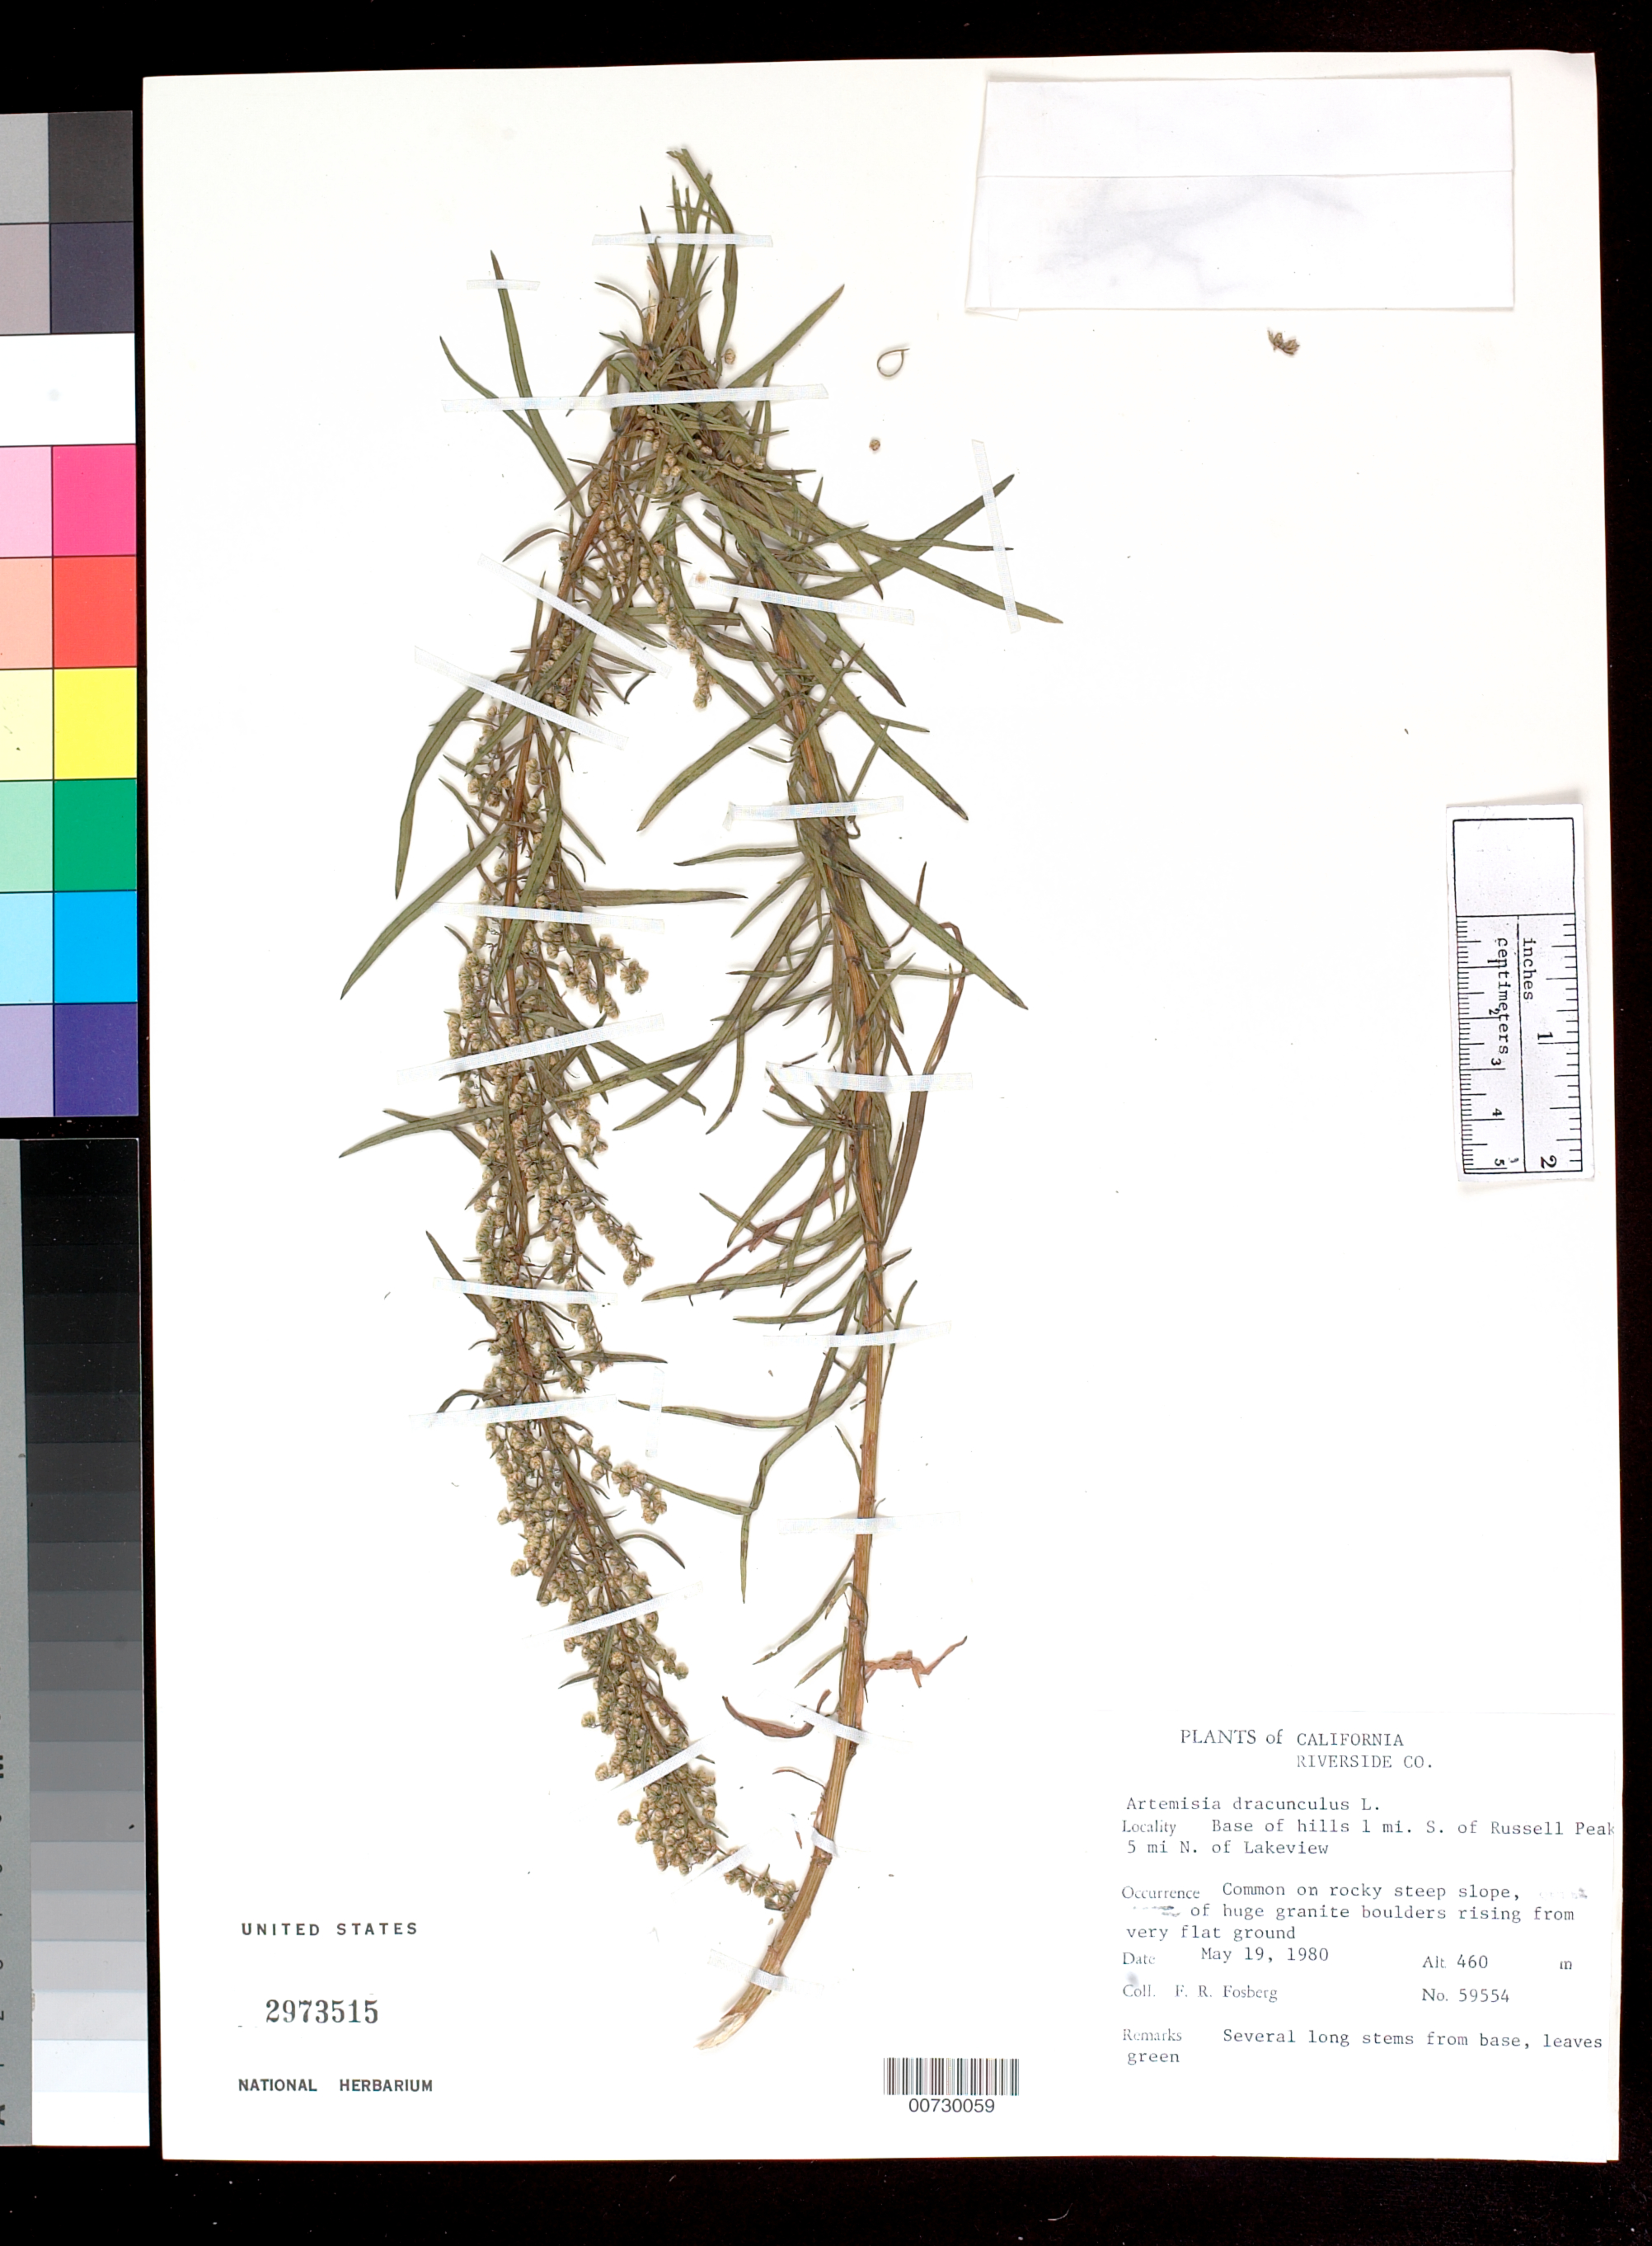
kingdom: Plantae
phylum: Tracheophyta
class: Magnoliopsida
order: Asterales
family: Asteraceae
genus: Artemisia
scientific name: Artemisia dracunculoides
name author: Pursh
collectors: F. R. Fosberg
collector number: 59554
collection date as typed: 19 May 1980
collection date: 1980-05-19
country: United States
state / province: California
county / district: Riverside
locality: Base of hills 1 mi. S of Russell Peak, 5 mi. N. of Lakeview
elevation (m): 460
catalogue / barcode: US 2973515